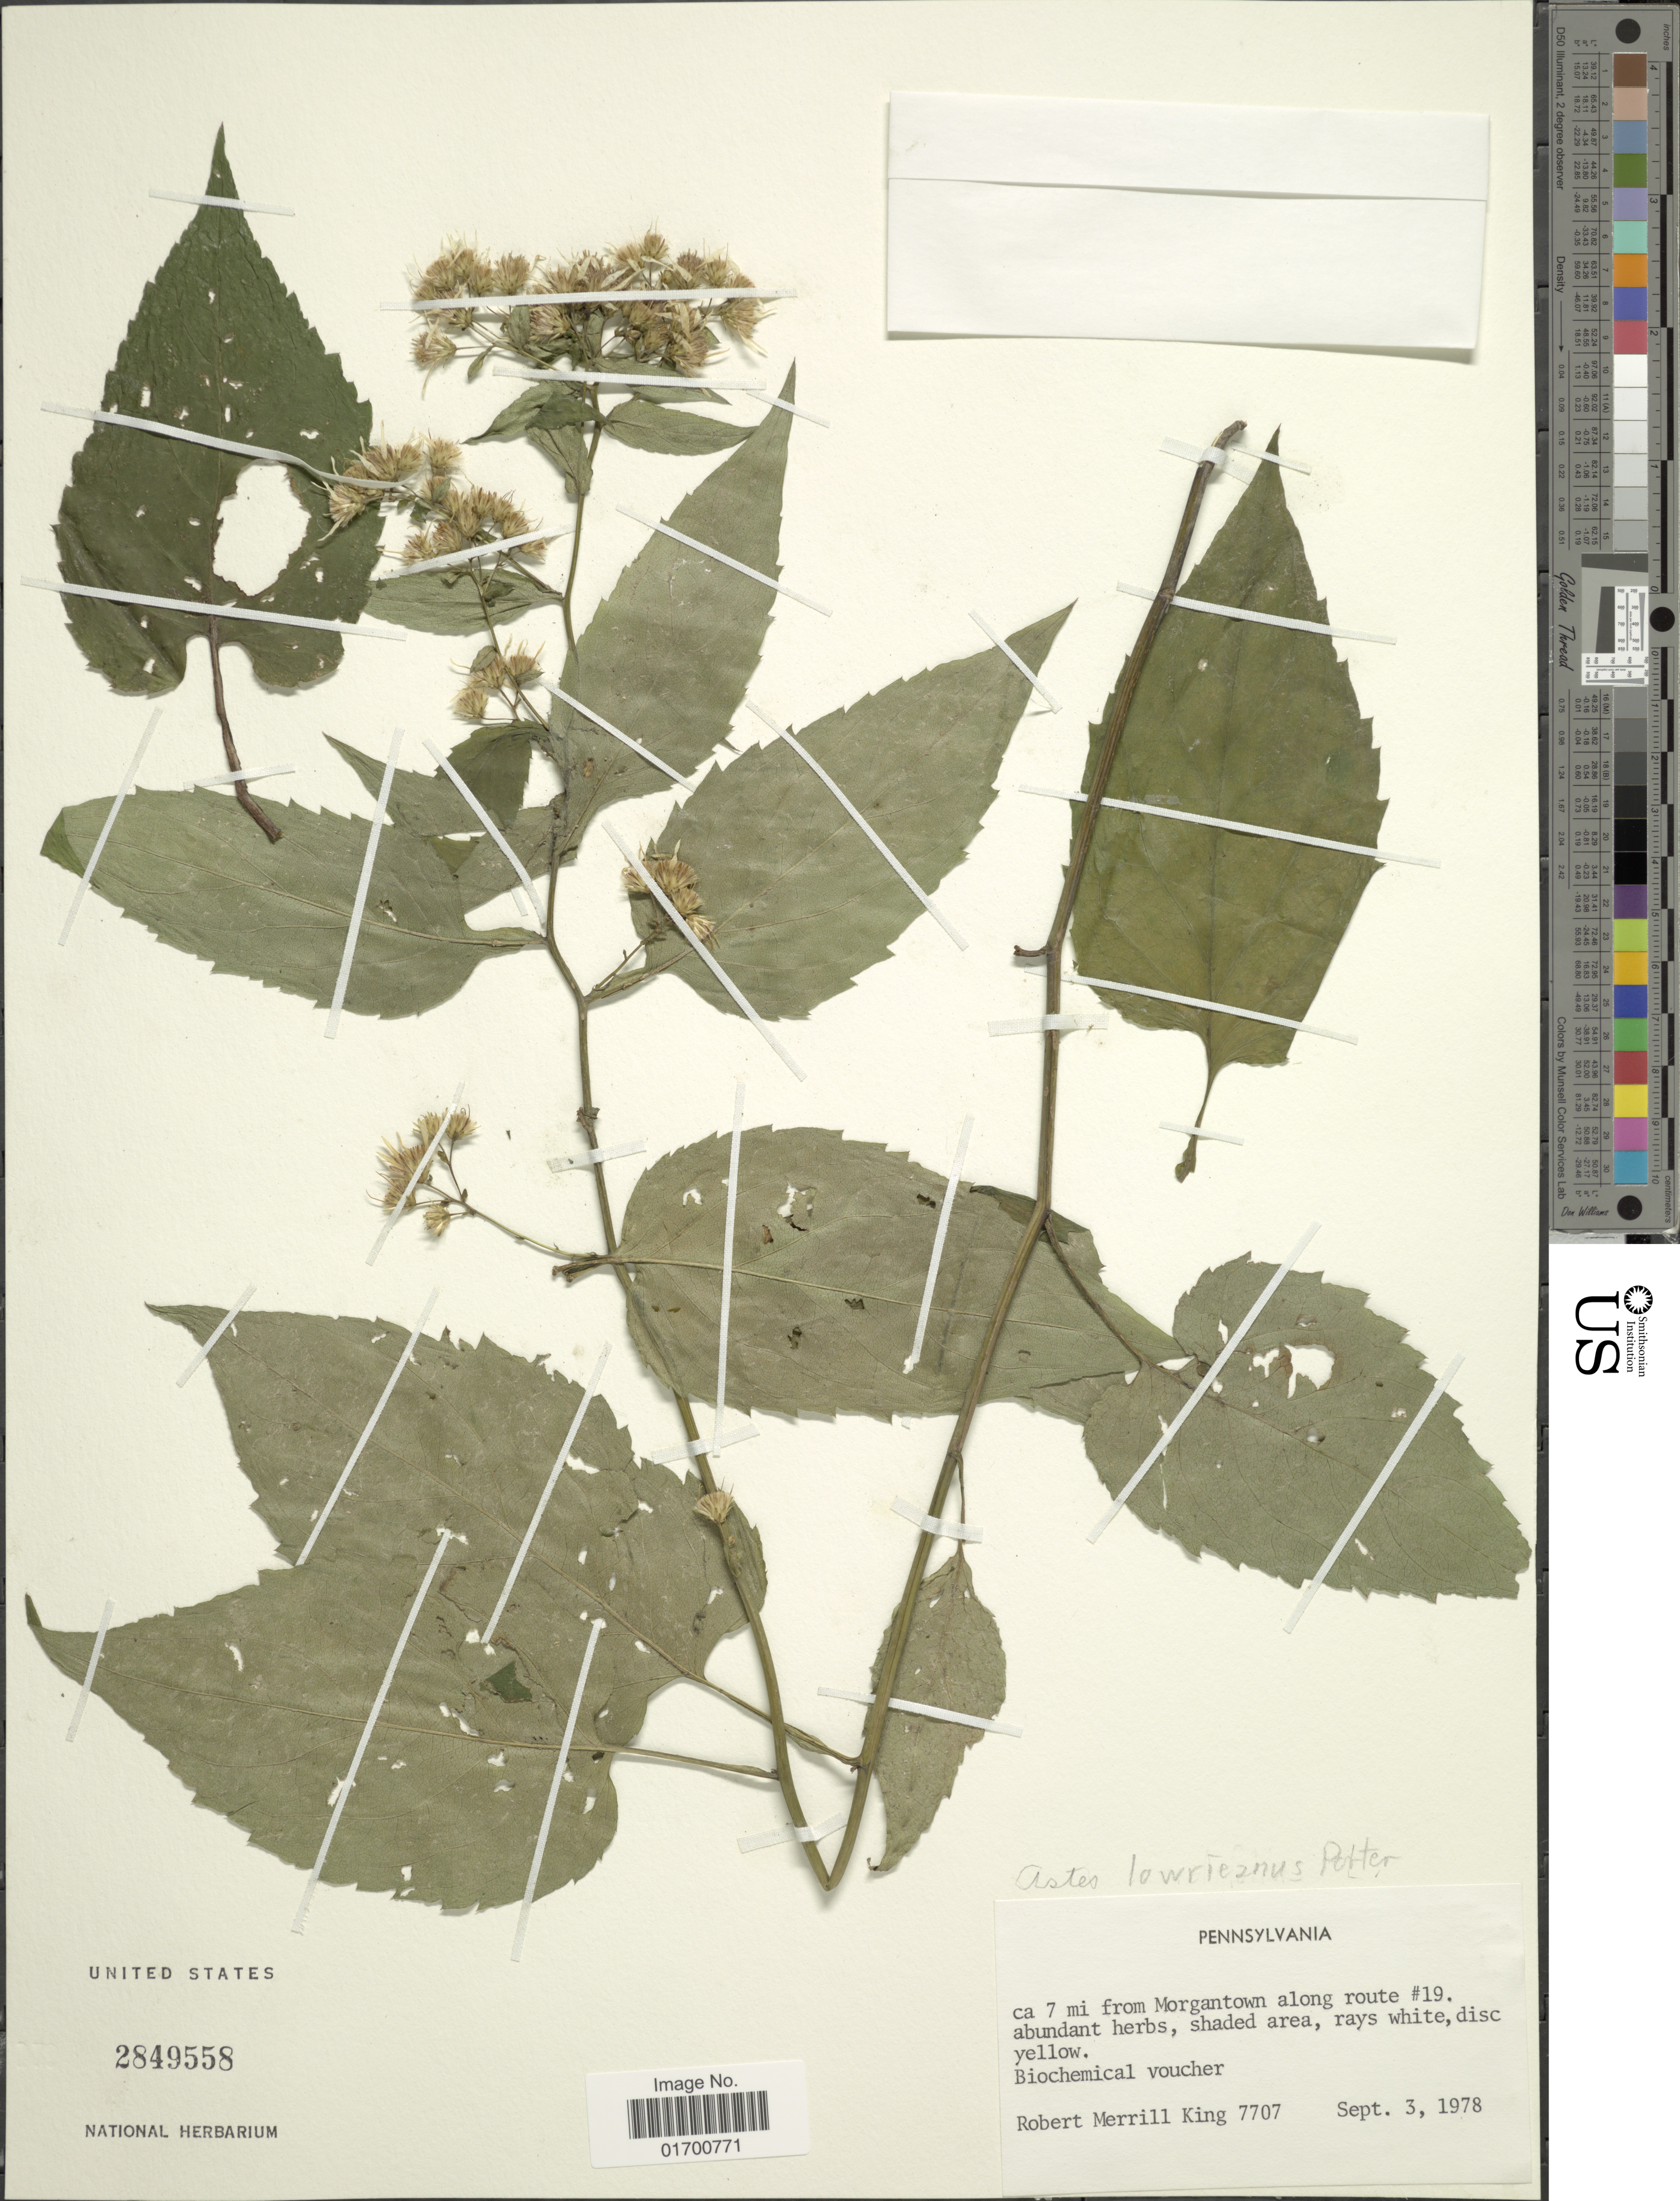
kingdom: Plantae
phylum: Tracheophyta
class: Magnoliopsida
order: Asterales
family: Asteraceae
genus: Symphyotrichum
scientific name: Symphyotrichum lowrieanum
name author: (Porter) G.L. Nesom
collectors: R. M. King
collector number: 7707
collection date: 1978-09-03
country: United States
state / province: Pennsylvania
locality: Ca. 7 mi from Morgantown along route #19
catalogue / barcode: US 2849558